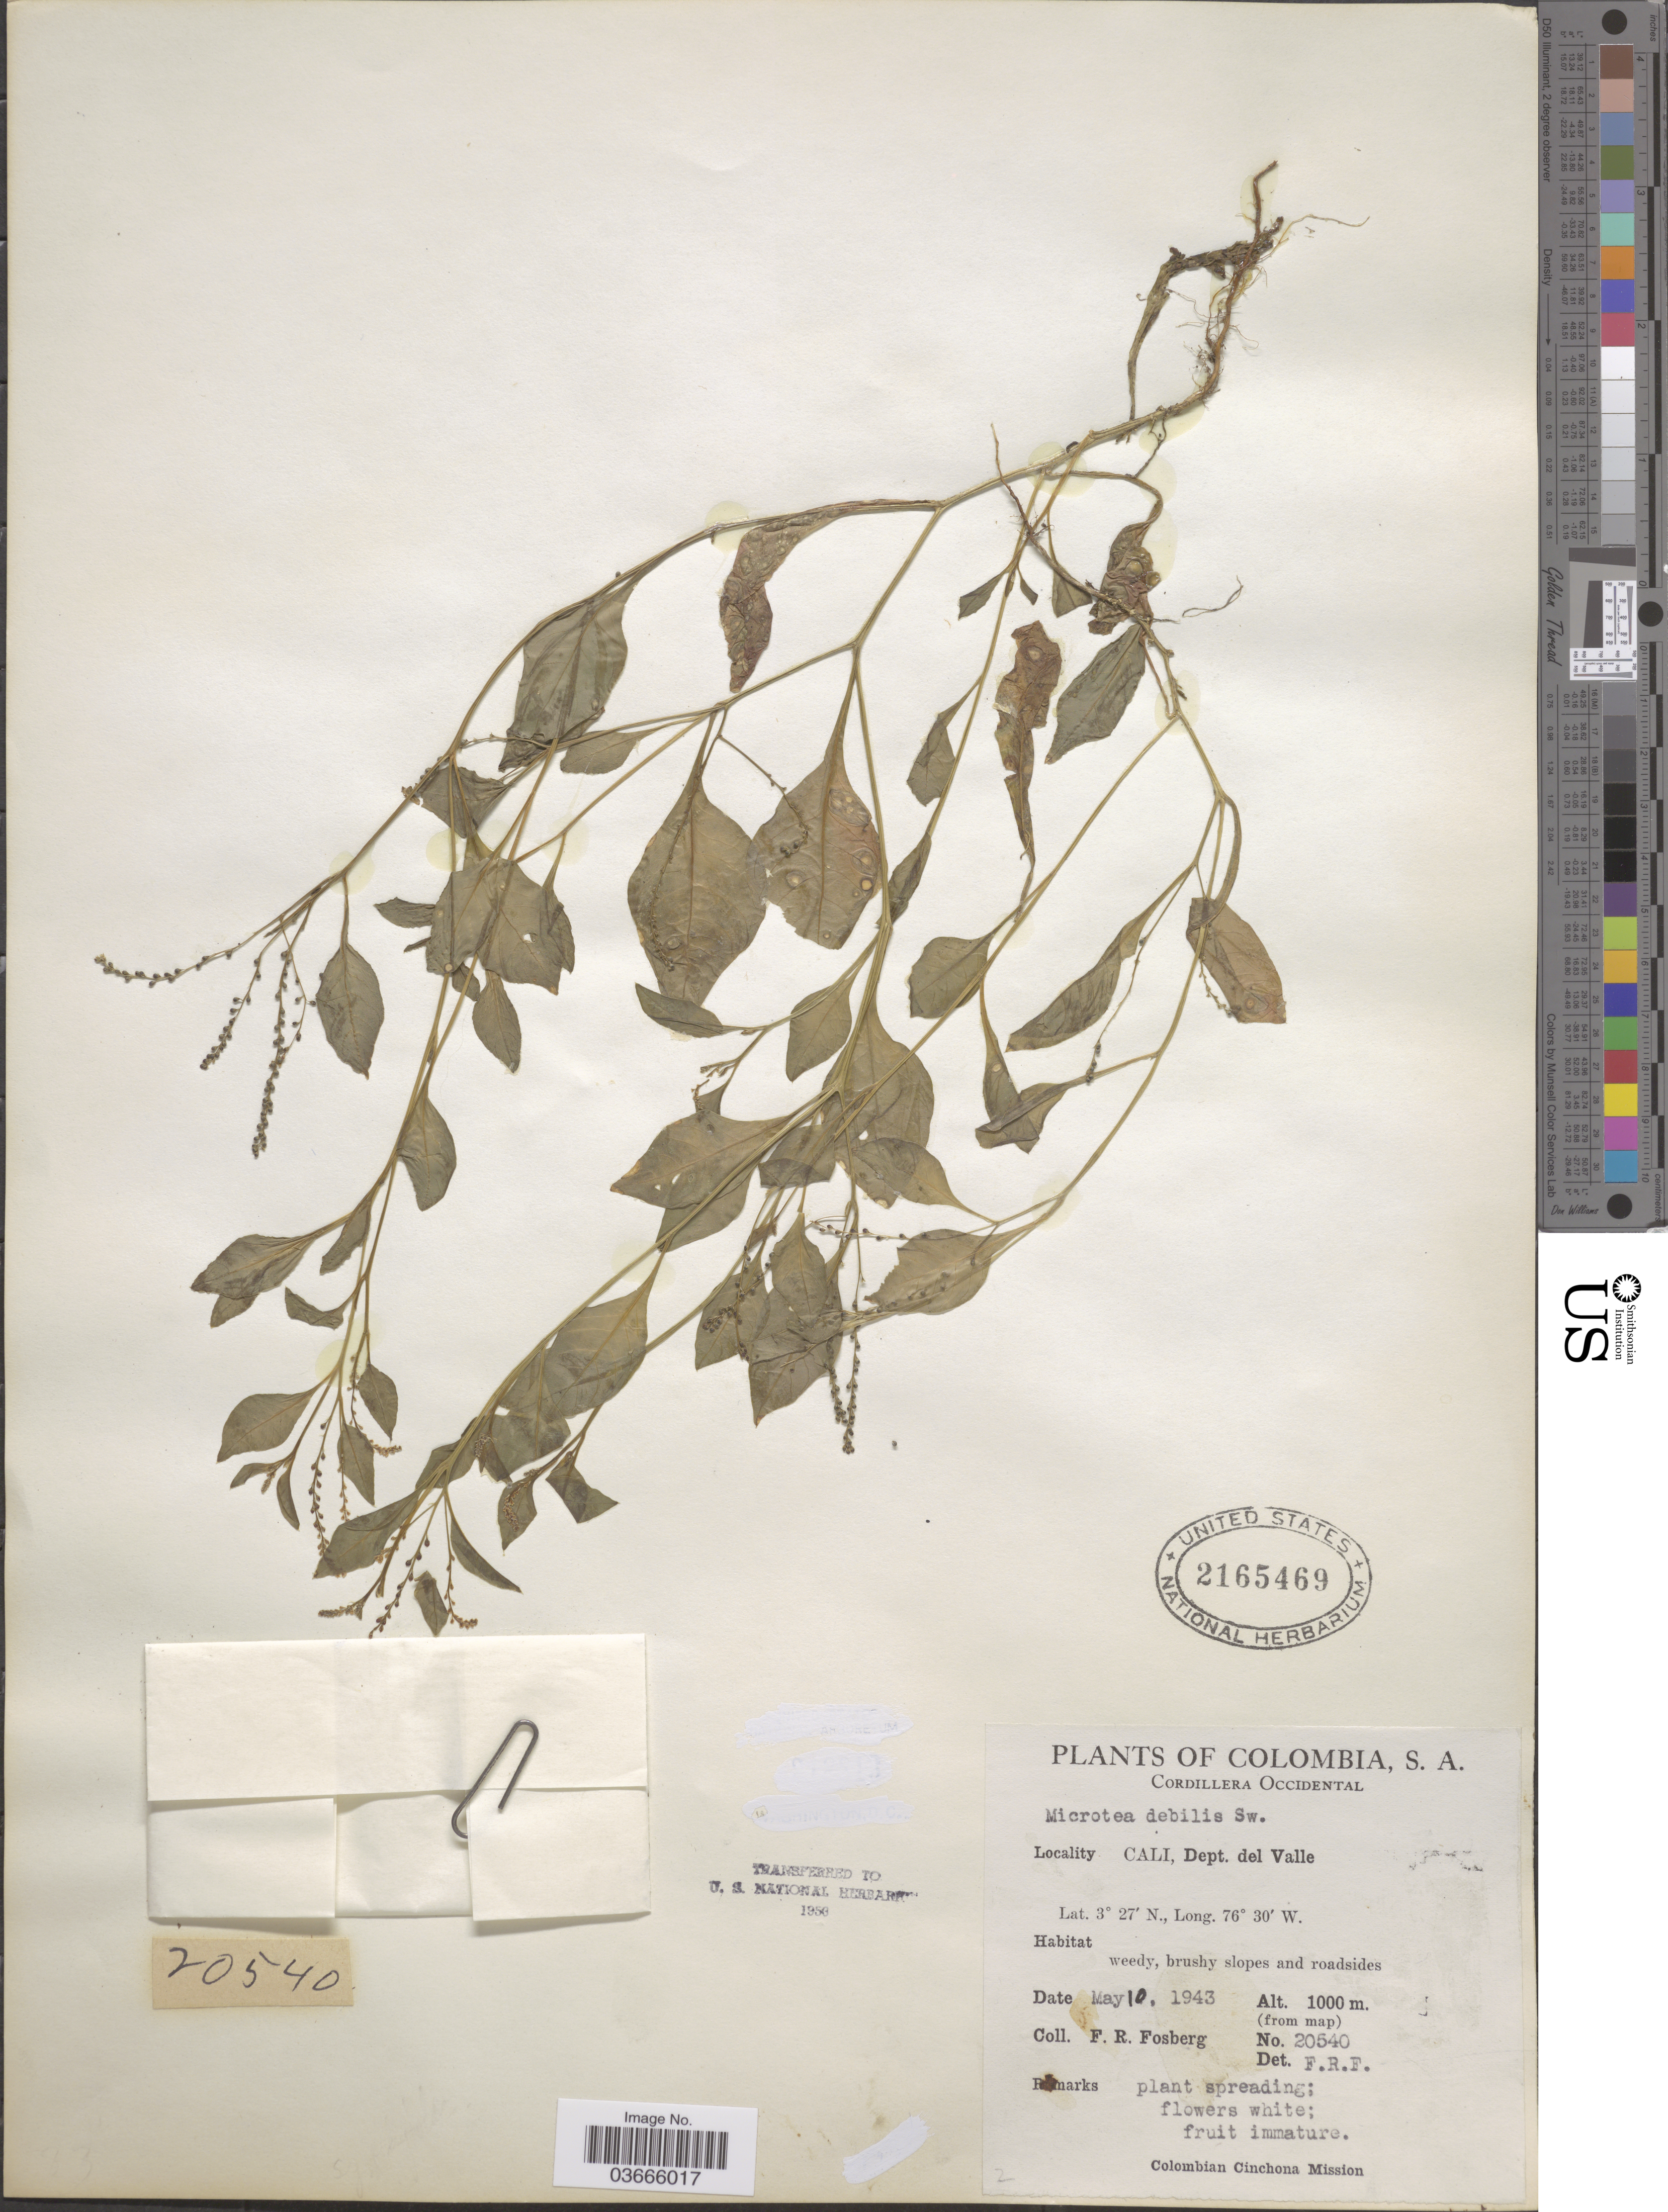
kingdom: Plantae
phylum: Tracheophyta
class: Magnoliopsida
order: Caryophyllales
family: Microteaceae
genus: Microtea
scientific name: Microtea debilis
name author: Sw.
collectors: F. R. Fosberg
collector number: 20540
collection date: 1943-05-10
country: Colombia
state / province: Valle del Cauca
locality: Cordillera Occidental. Cali, Dept. del Valle.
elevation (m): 1000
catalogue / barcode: US 2165469